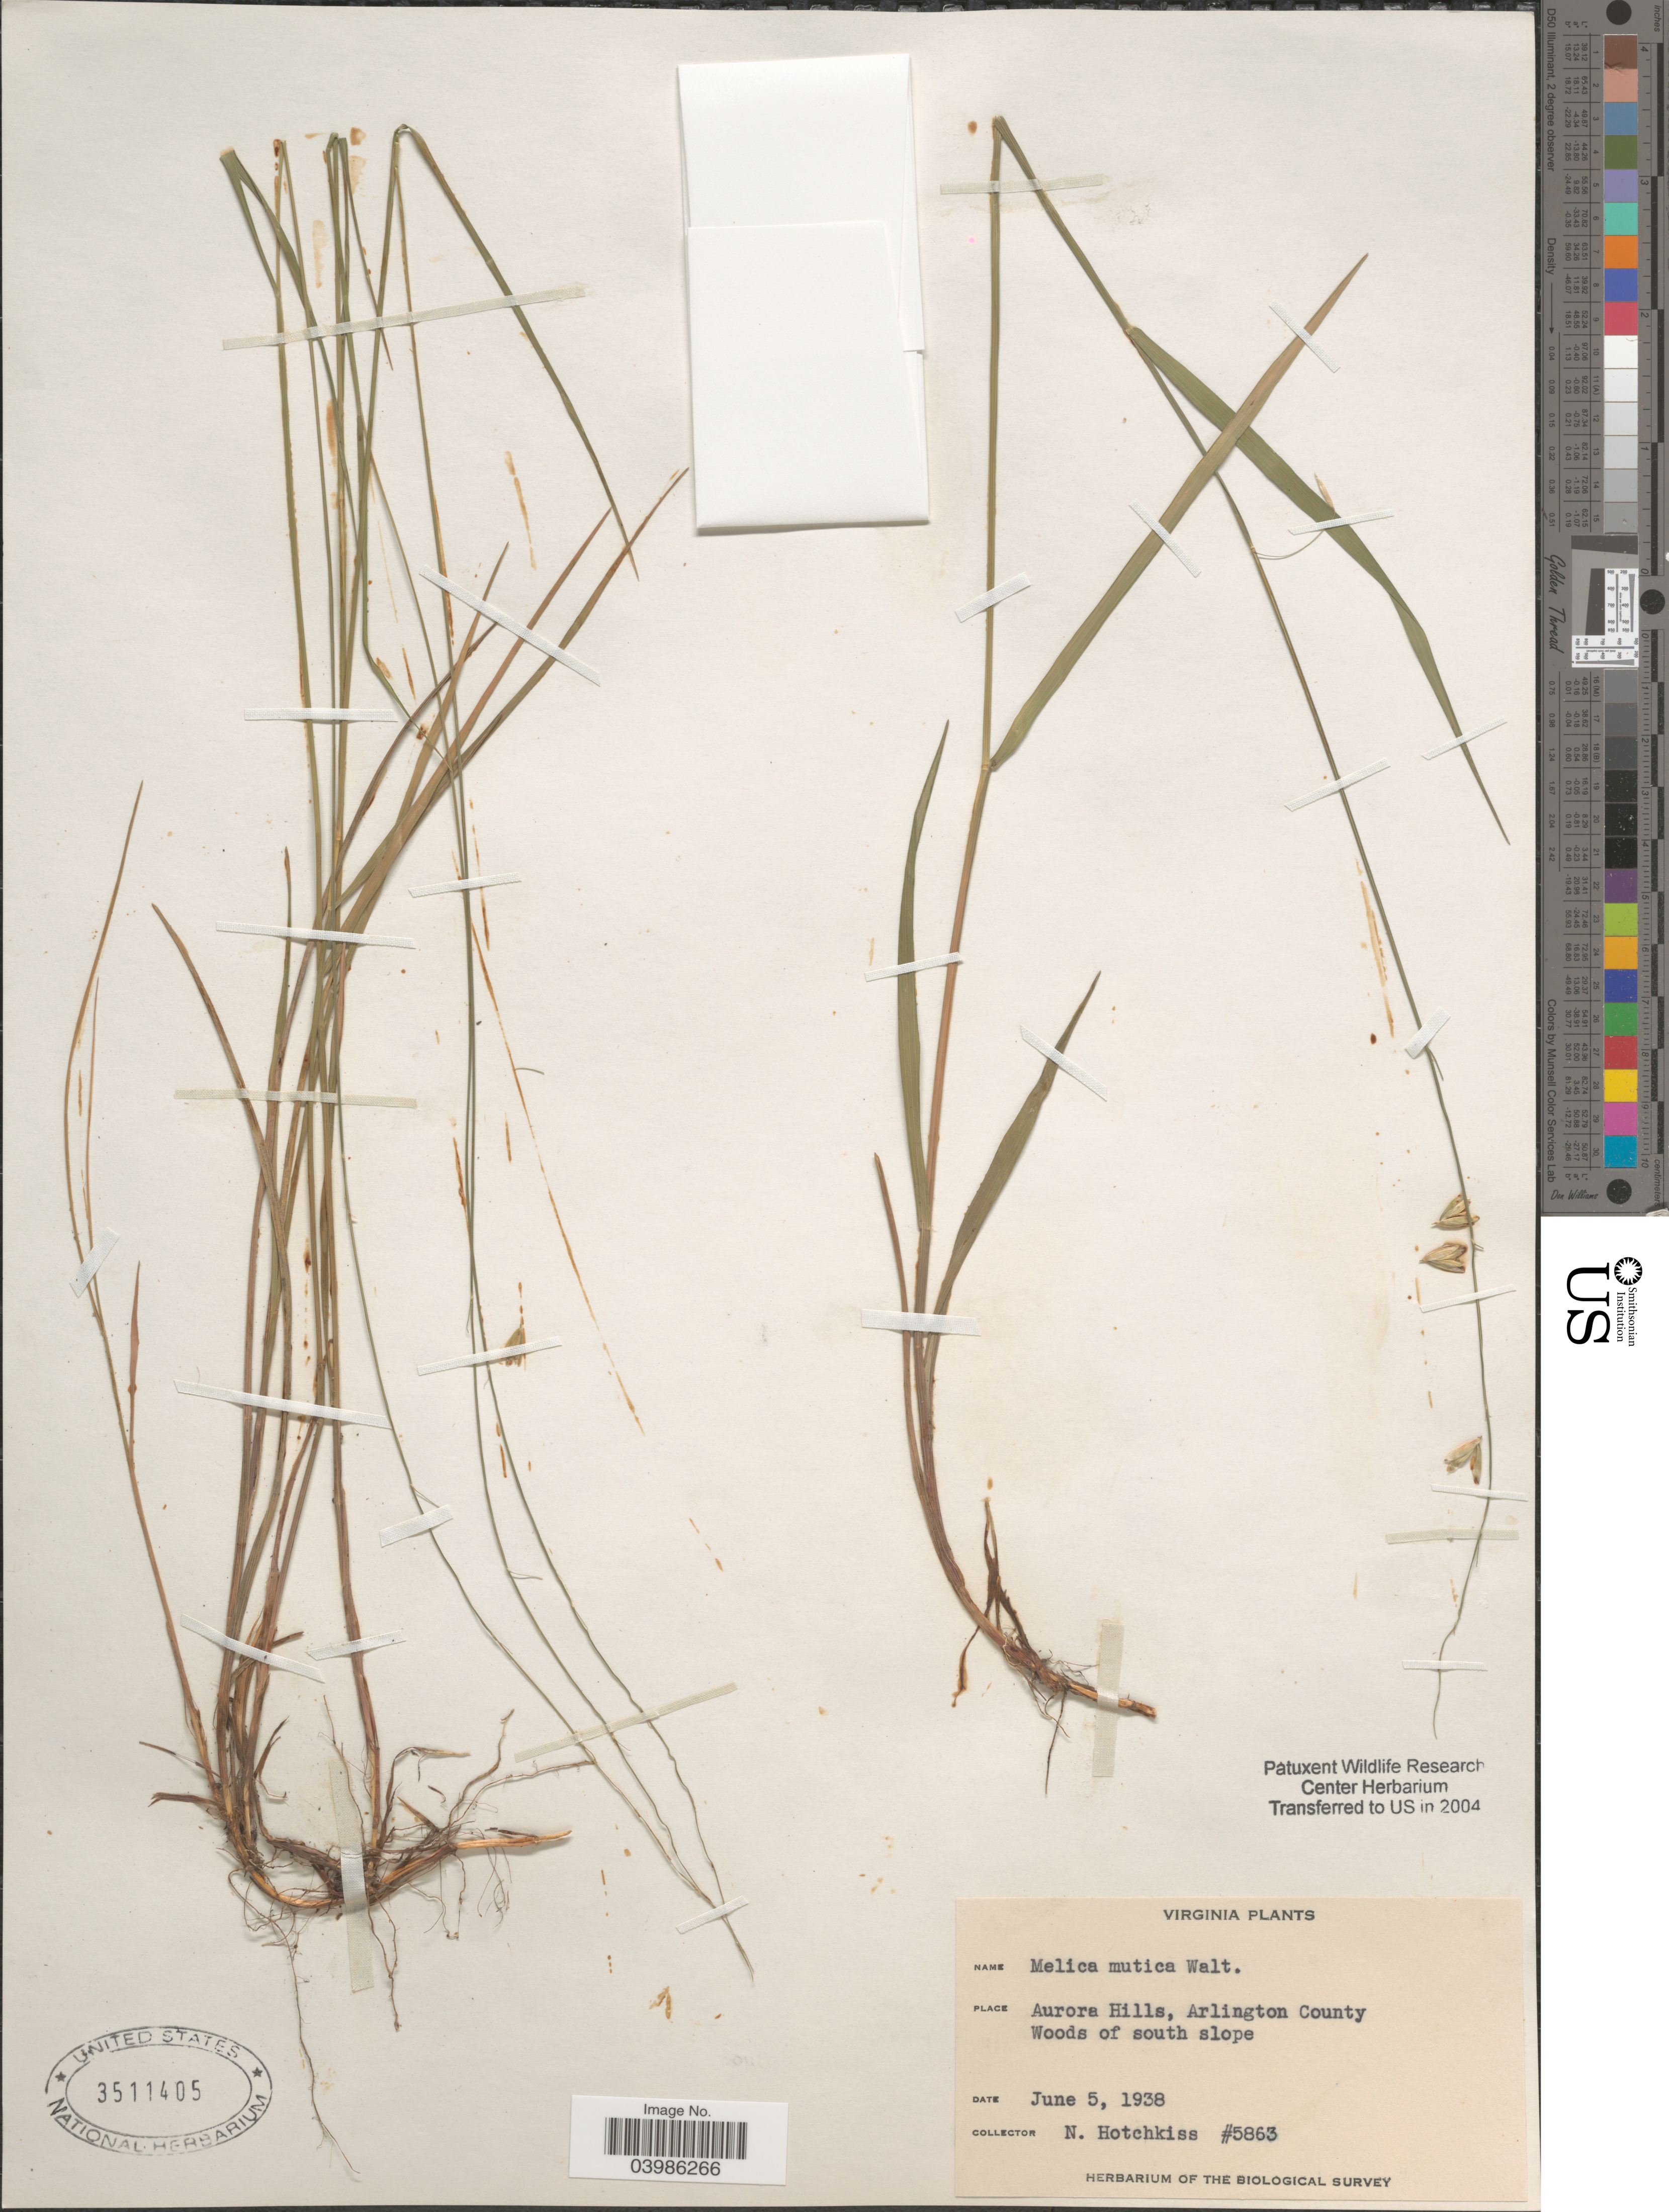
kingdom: Plantae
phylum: Tracheophyta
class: Liliopsida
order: Poales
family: Poaceae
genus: Melica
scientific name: Melica mutica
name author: Walter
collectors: N. Hotchkiss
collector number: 5863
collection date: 1938-06-05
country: United States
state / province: Virginia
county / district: Arlington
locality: Aurora Hills, Arlington County. Woods of south slope.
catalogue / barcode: US 3511405